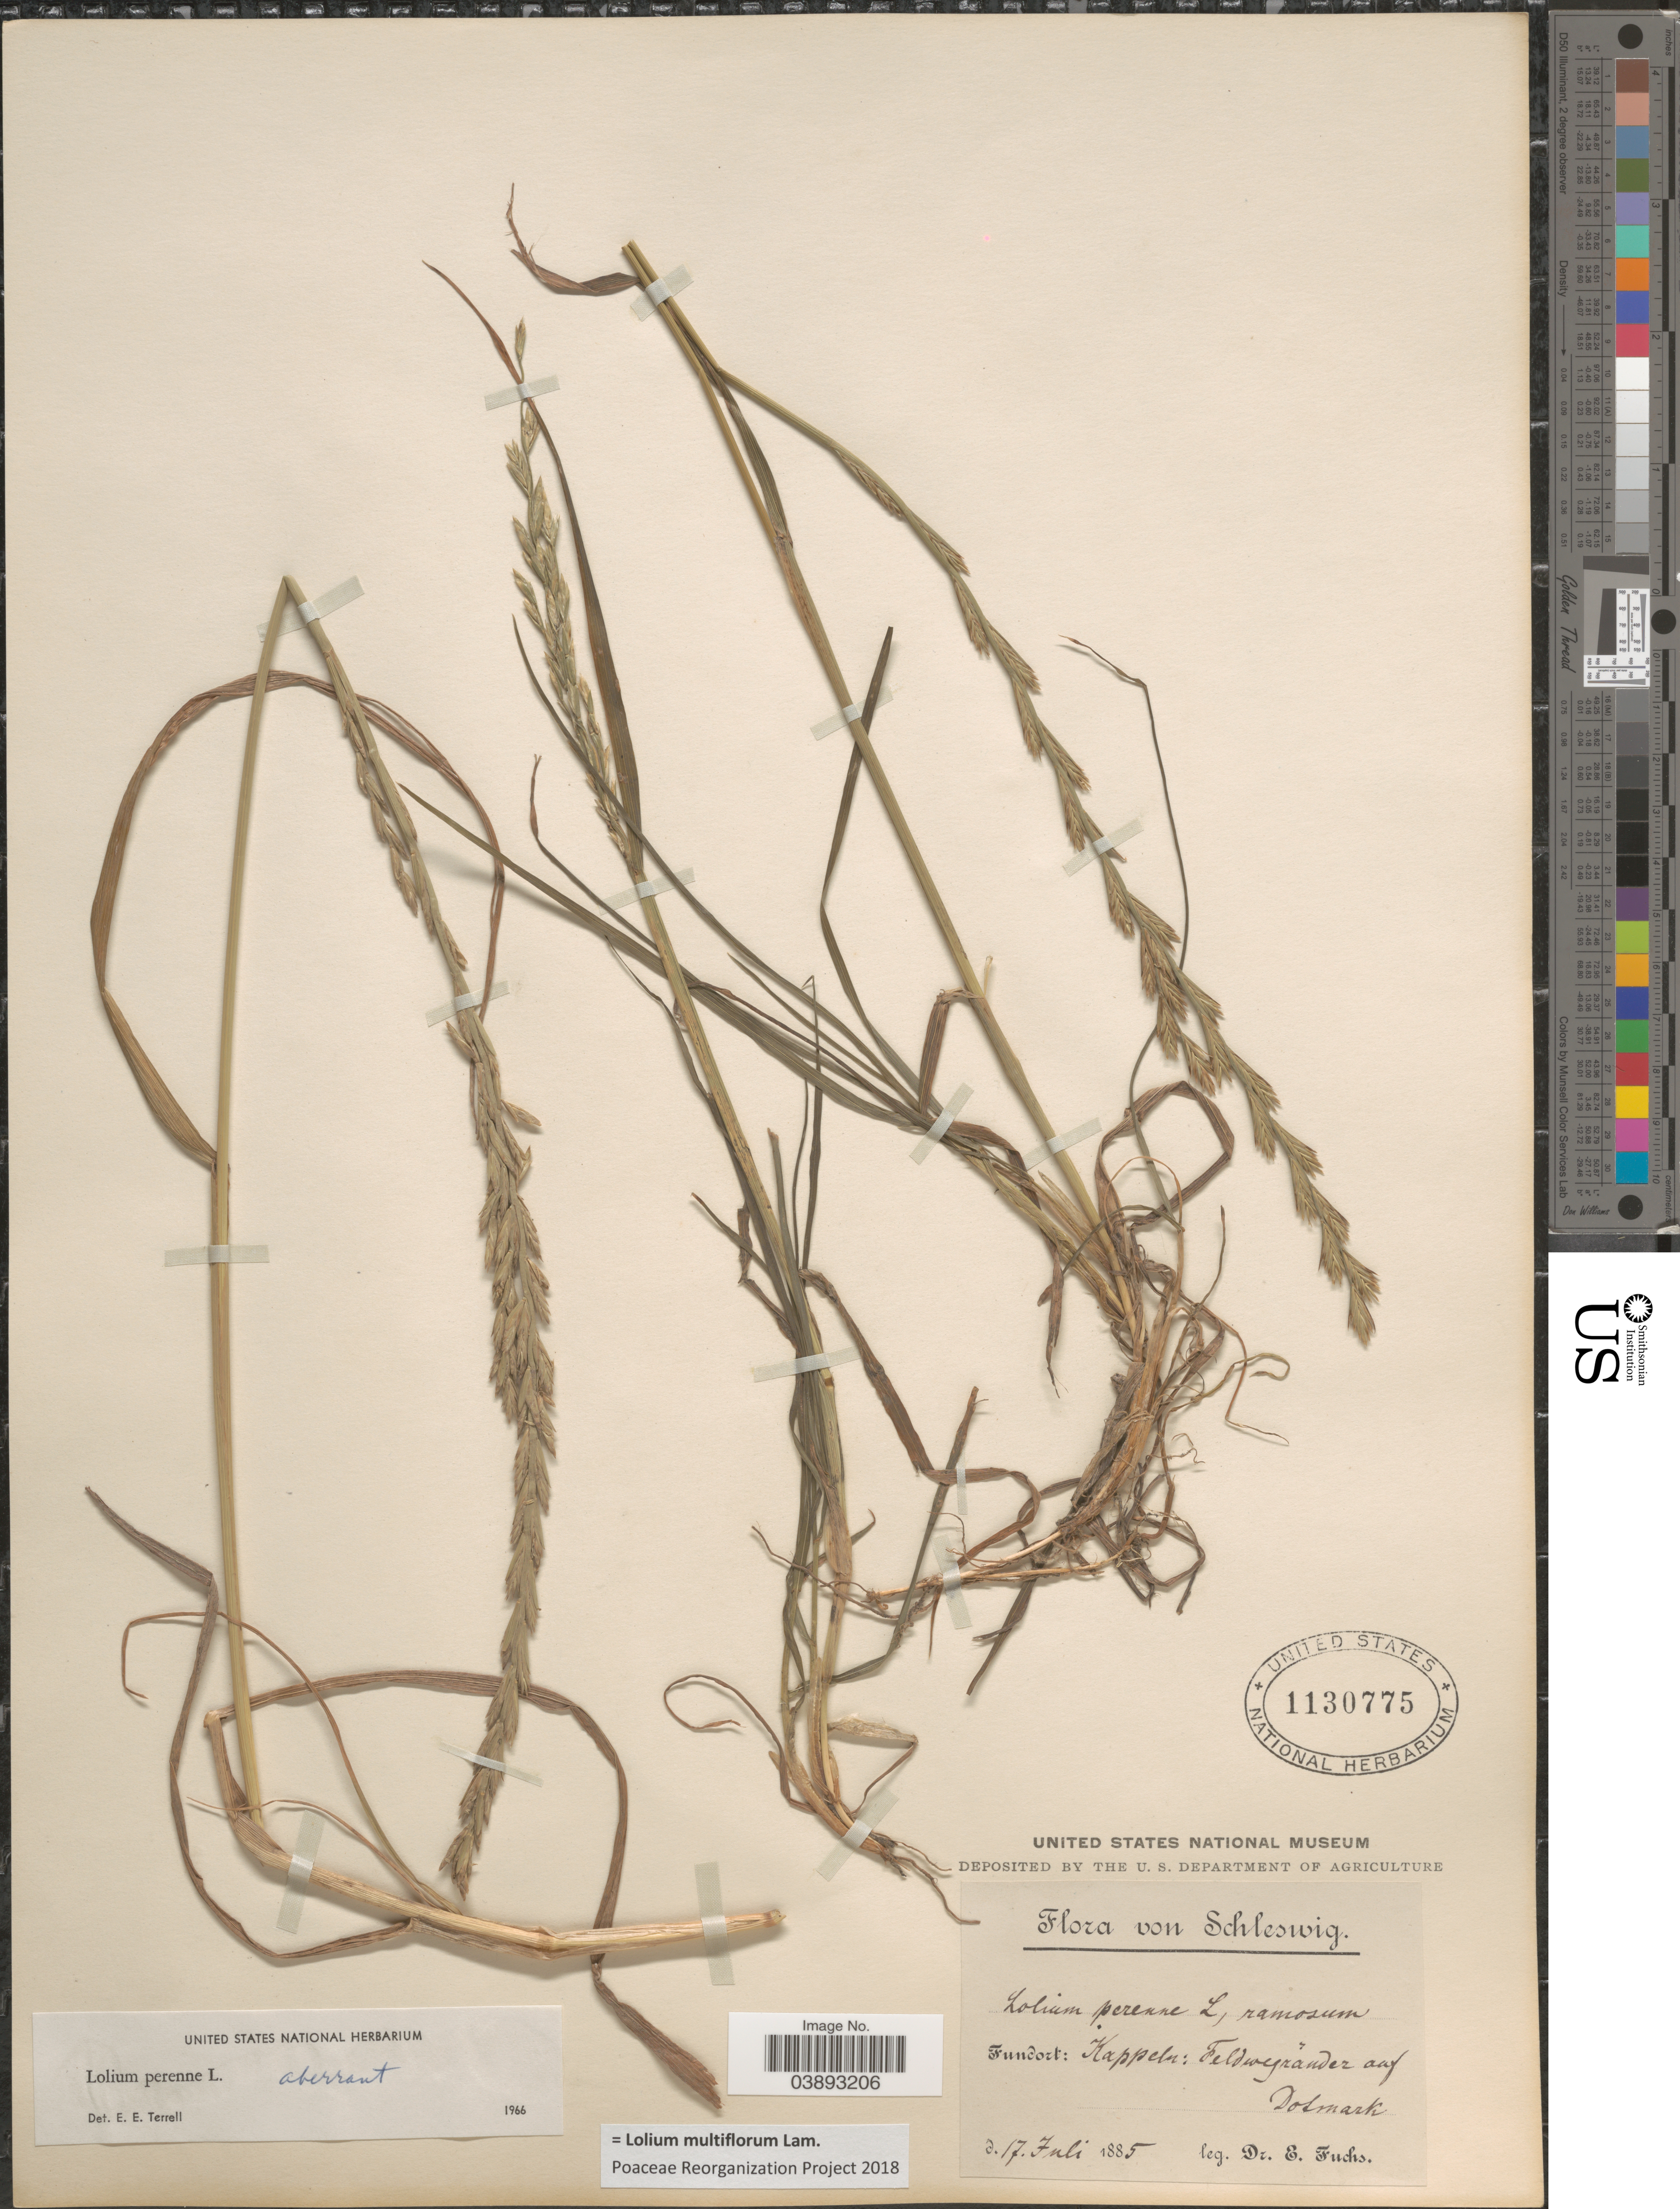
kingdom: Plantae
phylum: Tracheophyta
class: Liliopsida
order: Poales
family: Poaceae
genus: Lolium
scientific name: Lolium multiflorum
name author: Lam.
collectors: E. Fuchs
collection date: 1885-07-17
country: Germany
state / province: Schleswig-Holstein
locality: Schleswig. Fundort: Kappeln: Feldwegrander auf Dosmark.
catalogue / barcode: US 1130775